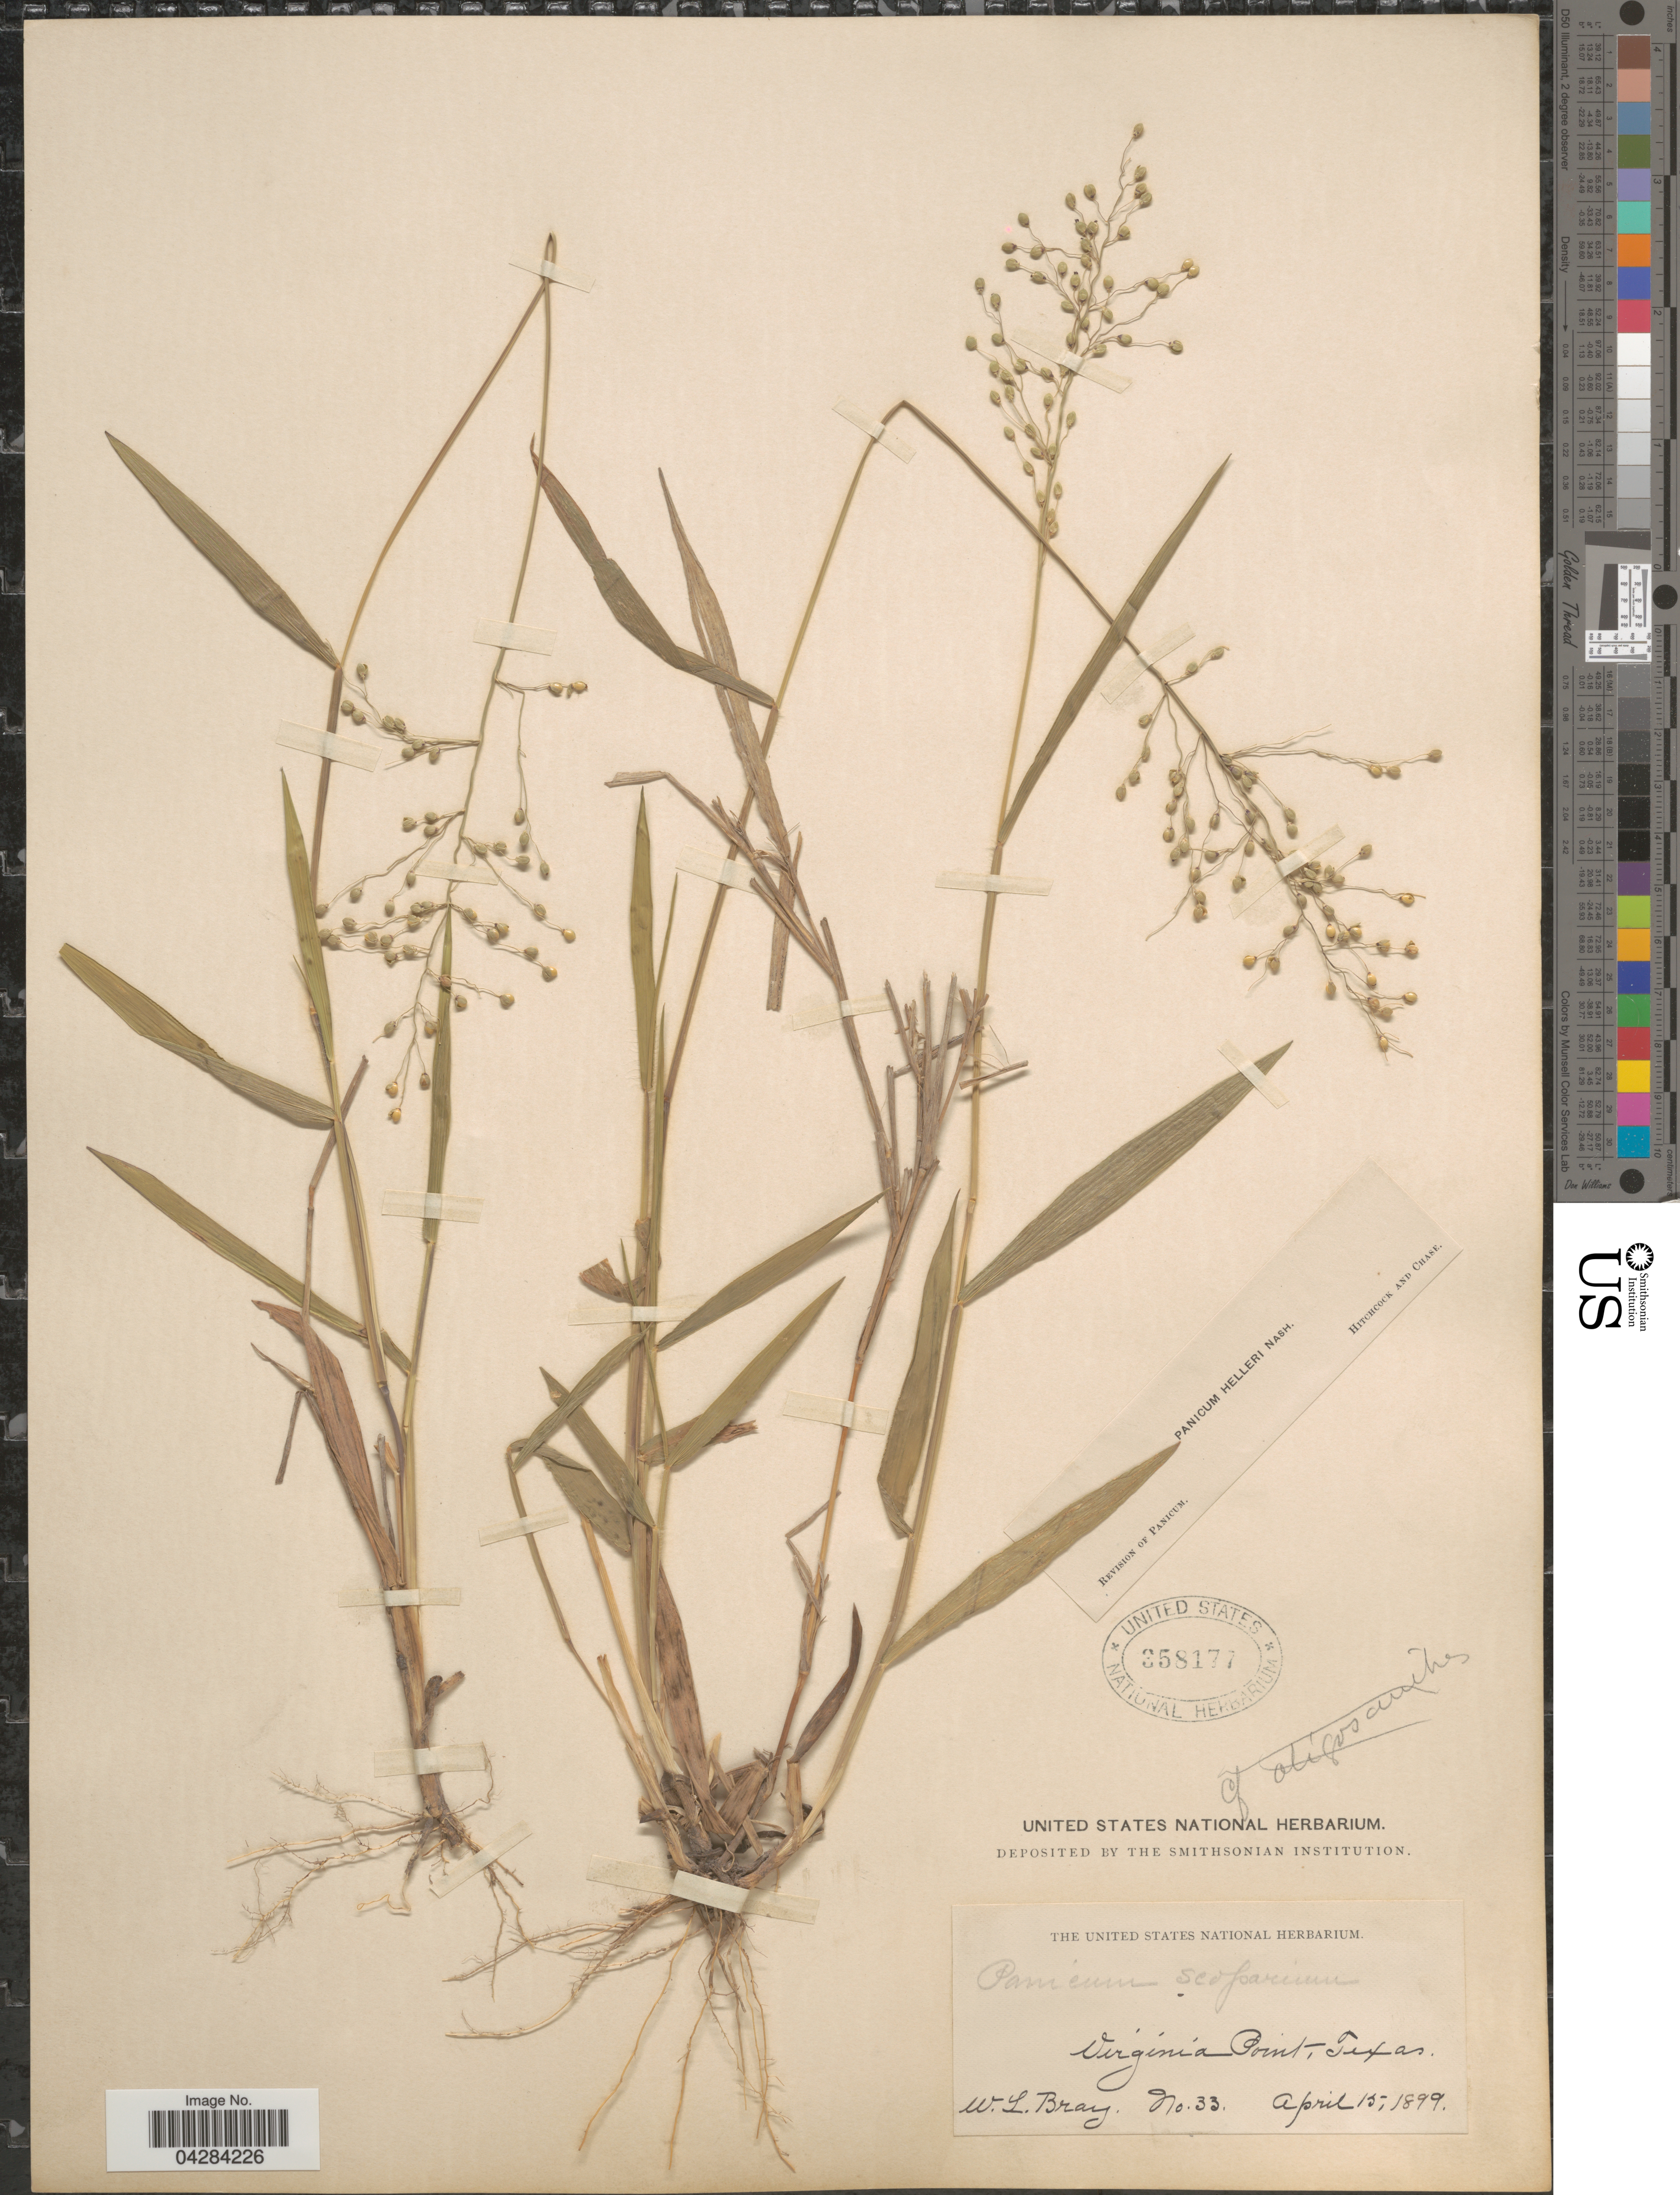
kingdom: Plantae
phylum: Tracheophyta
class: Liliopsida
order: Poales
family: Poaceae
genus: Dichanthelium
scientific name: Dichanthelium oligosanthes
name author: (Schult.) Gould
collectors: W. L. Bray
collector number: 33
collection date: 1899-04-15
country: United States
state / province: Texas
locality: Virginia Point.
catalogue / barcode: US 358177